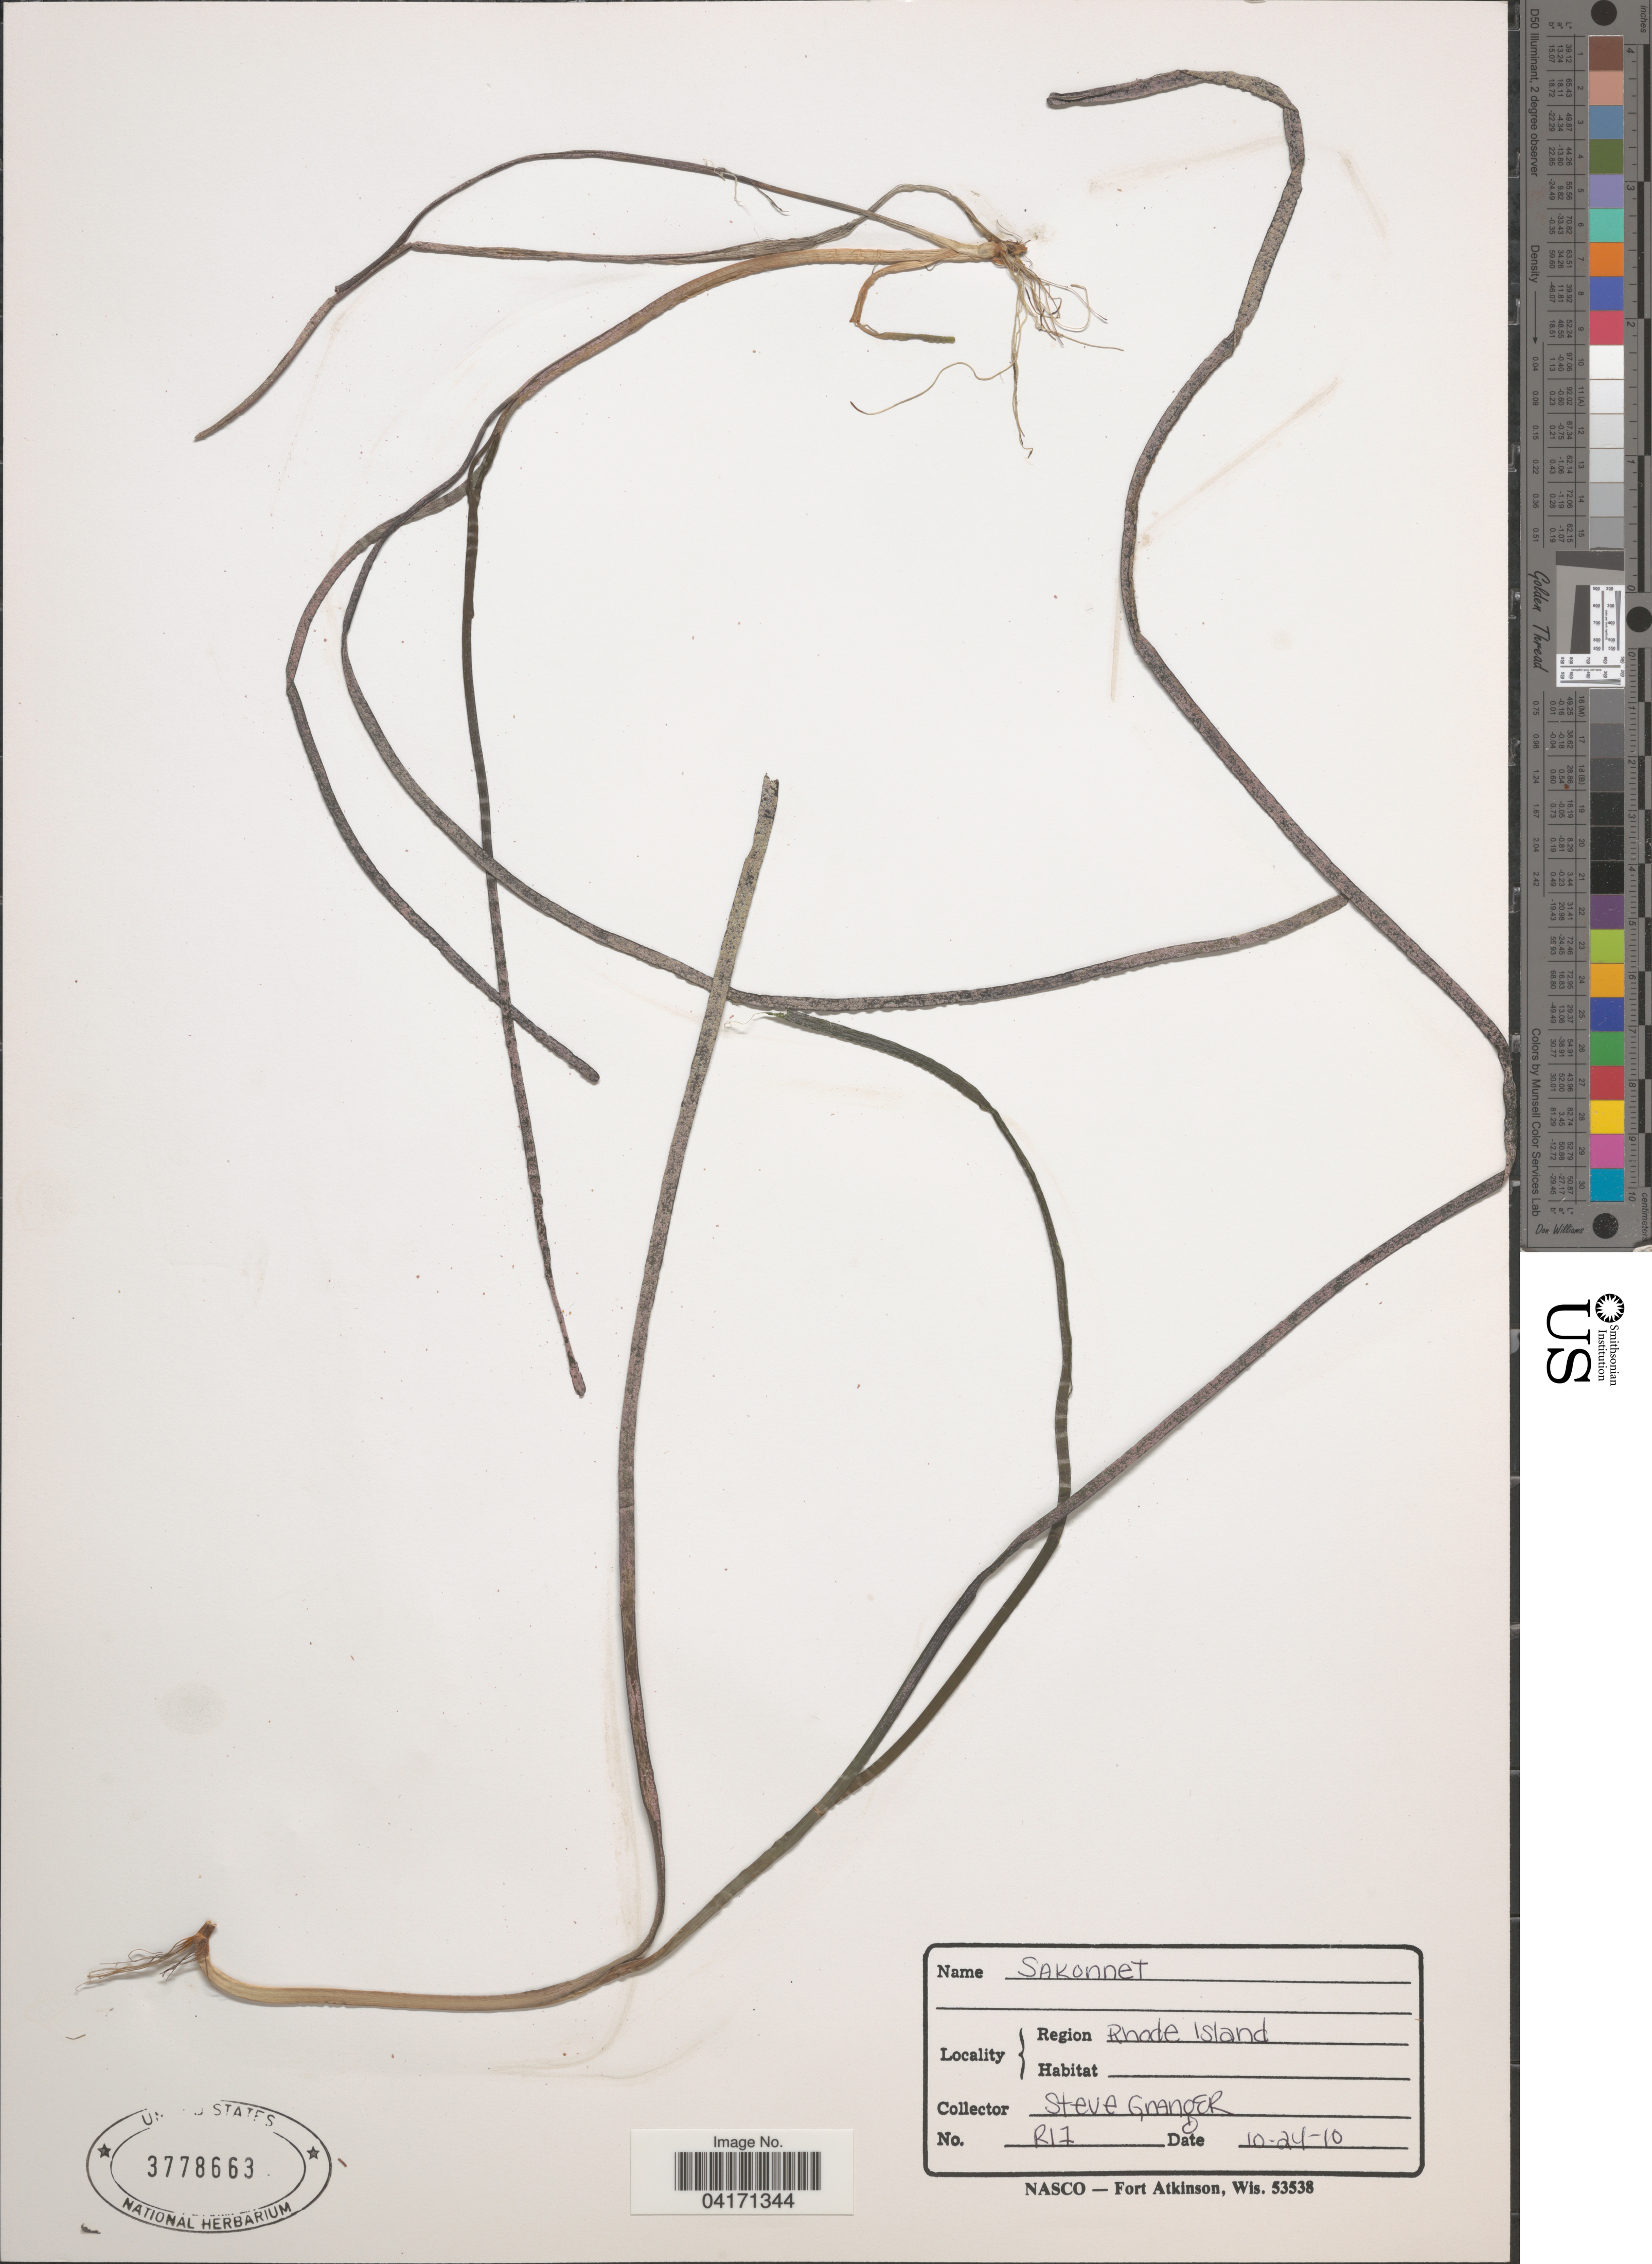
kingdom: Plantae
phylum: Tracheophyta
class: Liliopsida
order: Alismatales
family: Zosteraceae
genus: Zostera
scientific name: Zostera marina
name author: L.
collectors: S. Granger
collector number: RI7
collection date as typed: Transcribed d/m/y: 24/10/10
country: United States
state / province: Rhode Island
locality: Sakonnet. Region Rhode Island.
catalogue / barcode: US 3778663